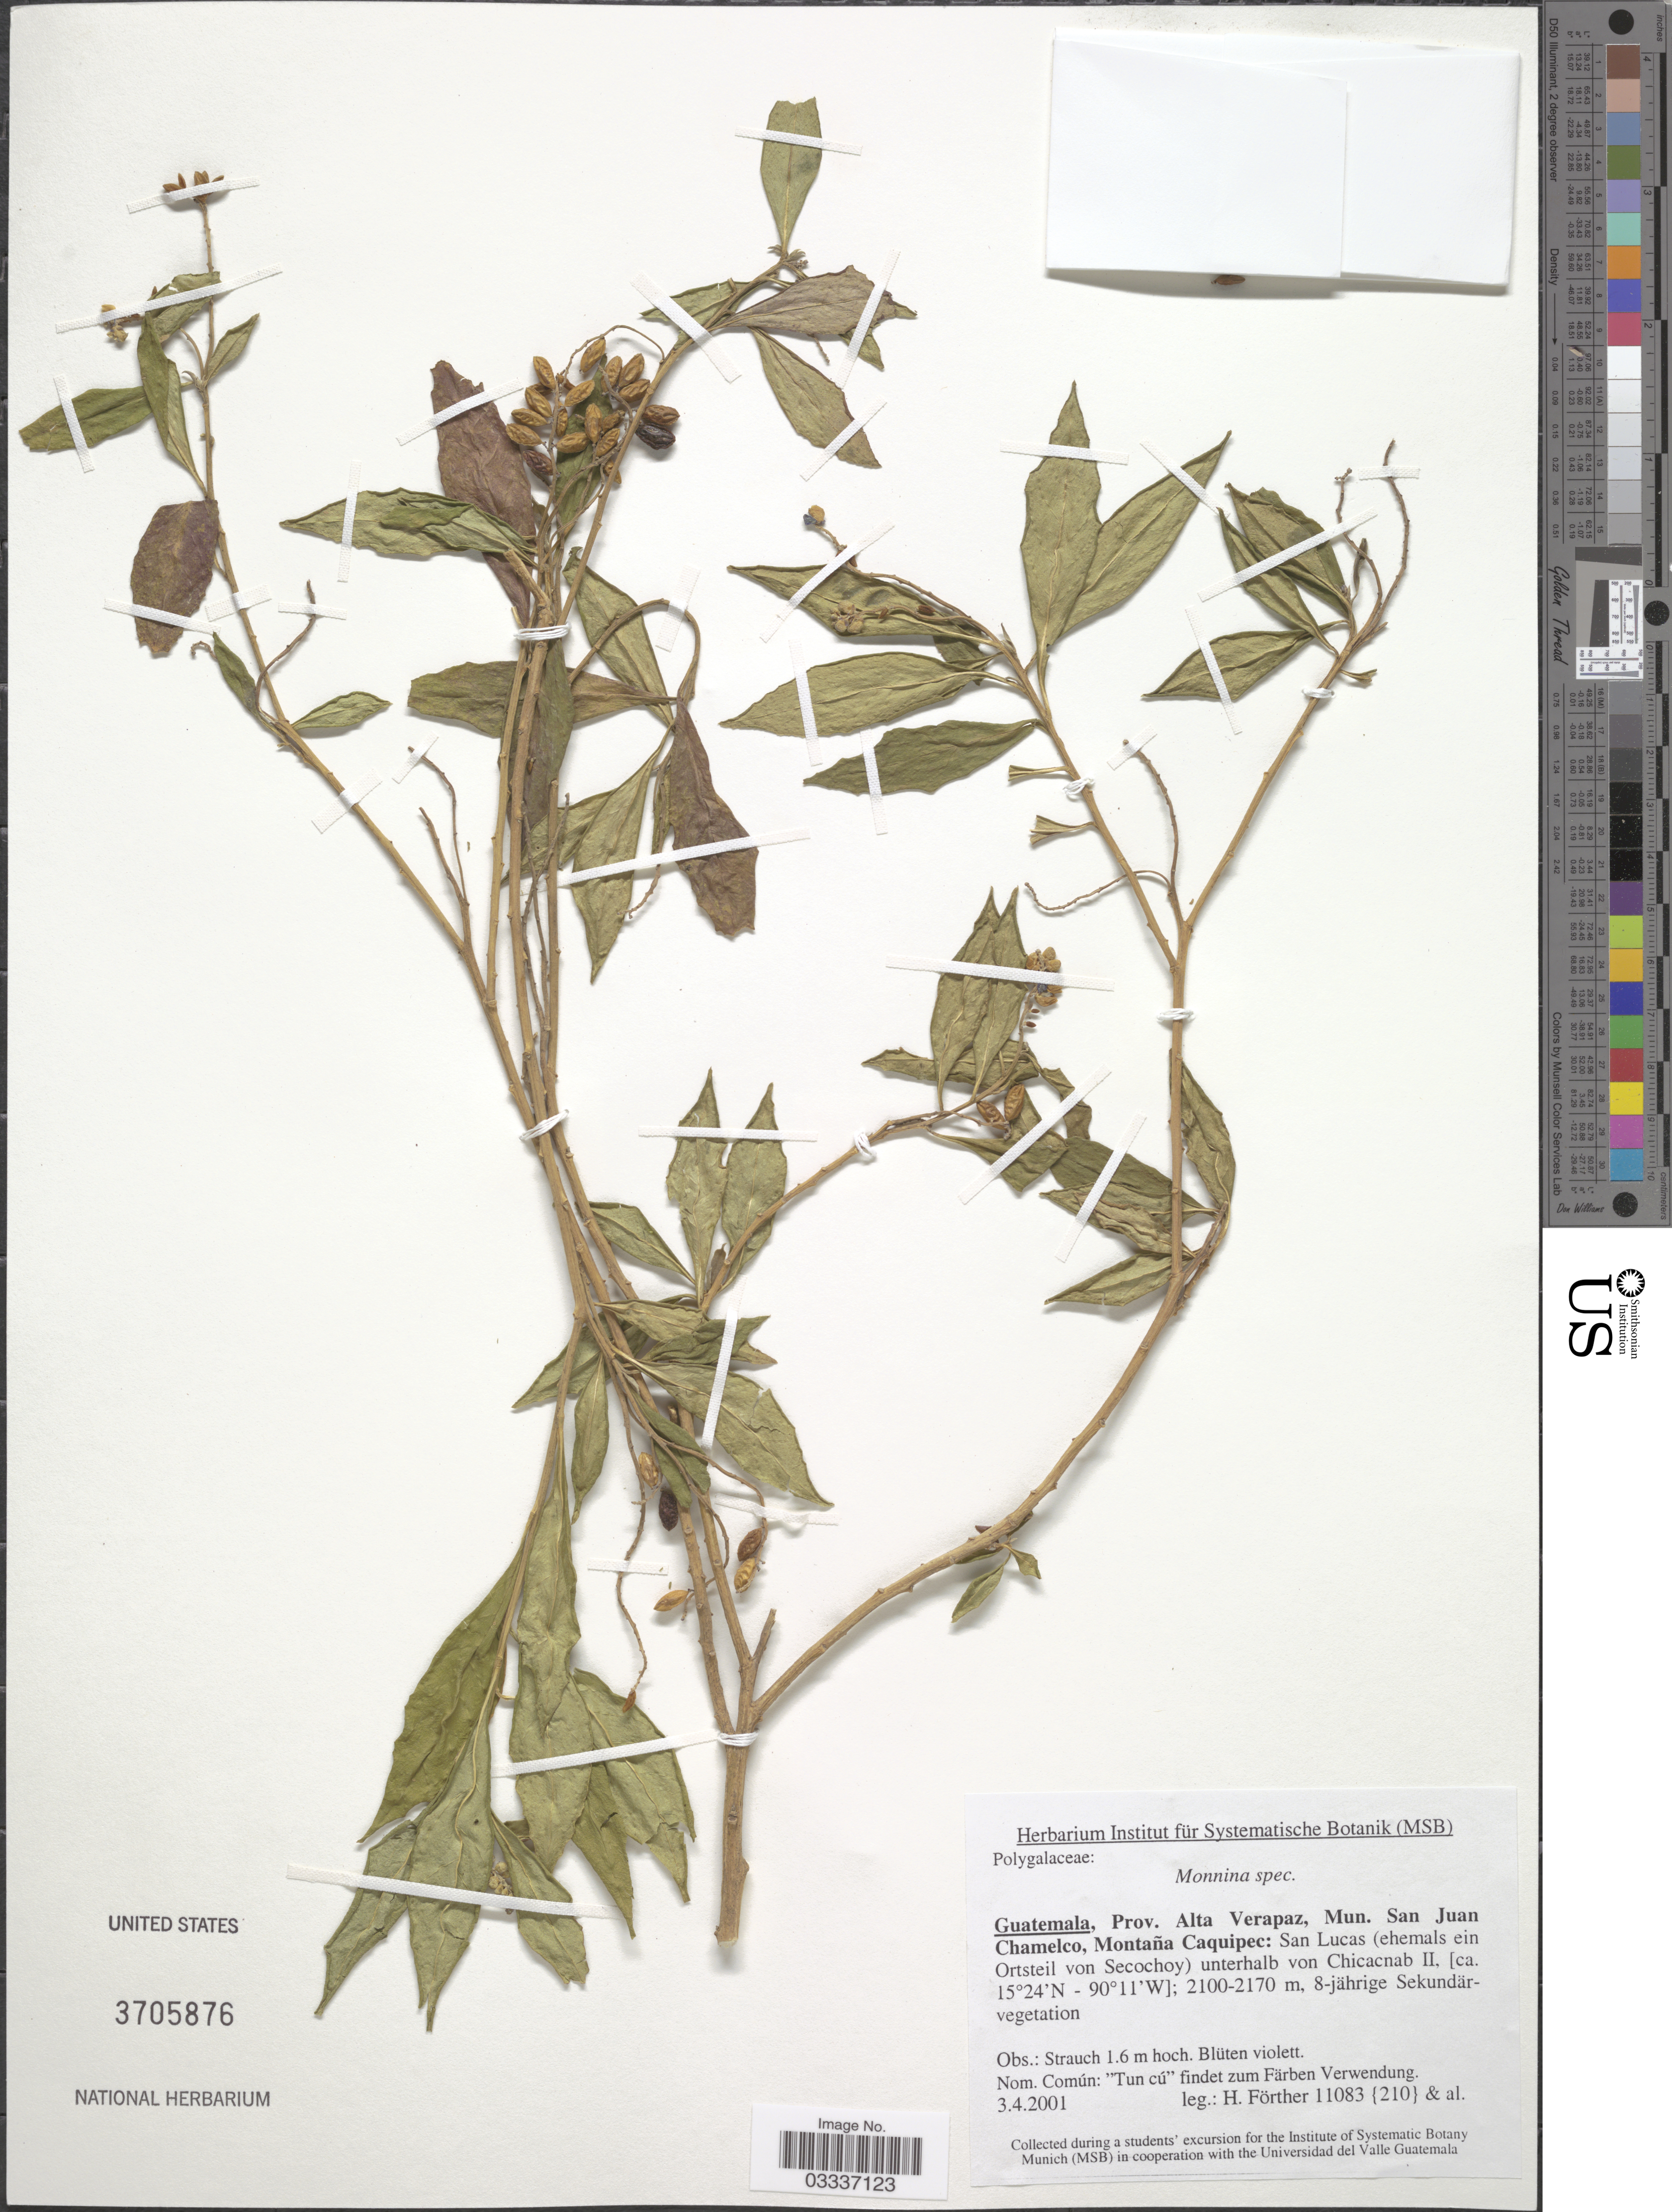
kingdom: Plantae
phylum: Tracheophyta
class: Magnoliopsida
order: Fabales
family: Polygalaceae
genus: Monnina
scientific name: Monnina sp.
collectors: H. Förther & et al.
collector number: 11083{210}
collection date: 2001-04-03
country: Guatemala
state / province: Alta Verapaz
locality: Mun. San Juan Chamelco, Montaña Caquipec: San Lucas (ehemals ein Ortseil von Secochoy) unterhalb von Chicacnab II.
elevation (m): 2100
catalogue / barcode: US 3705876